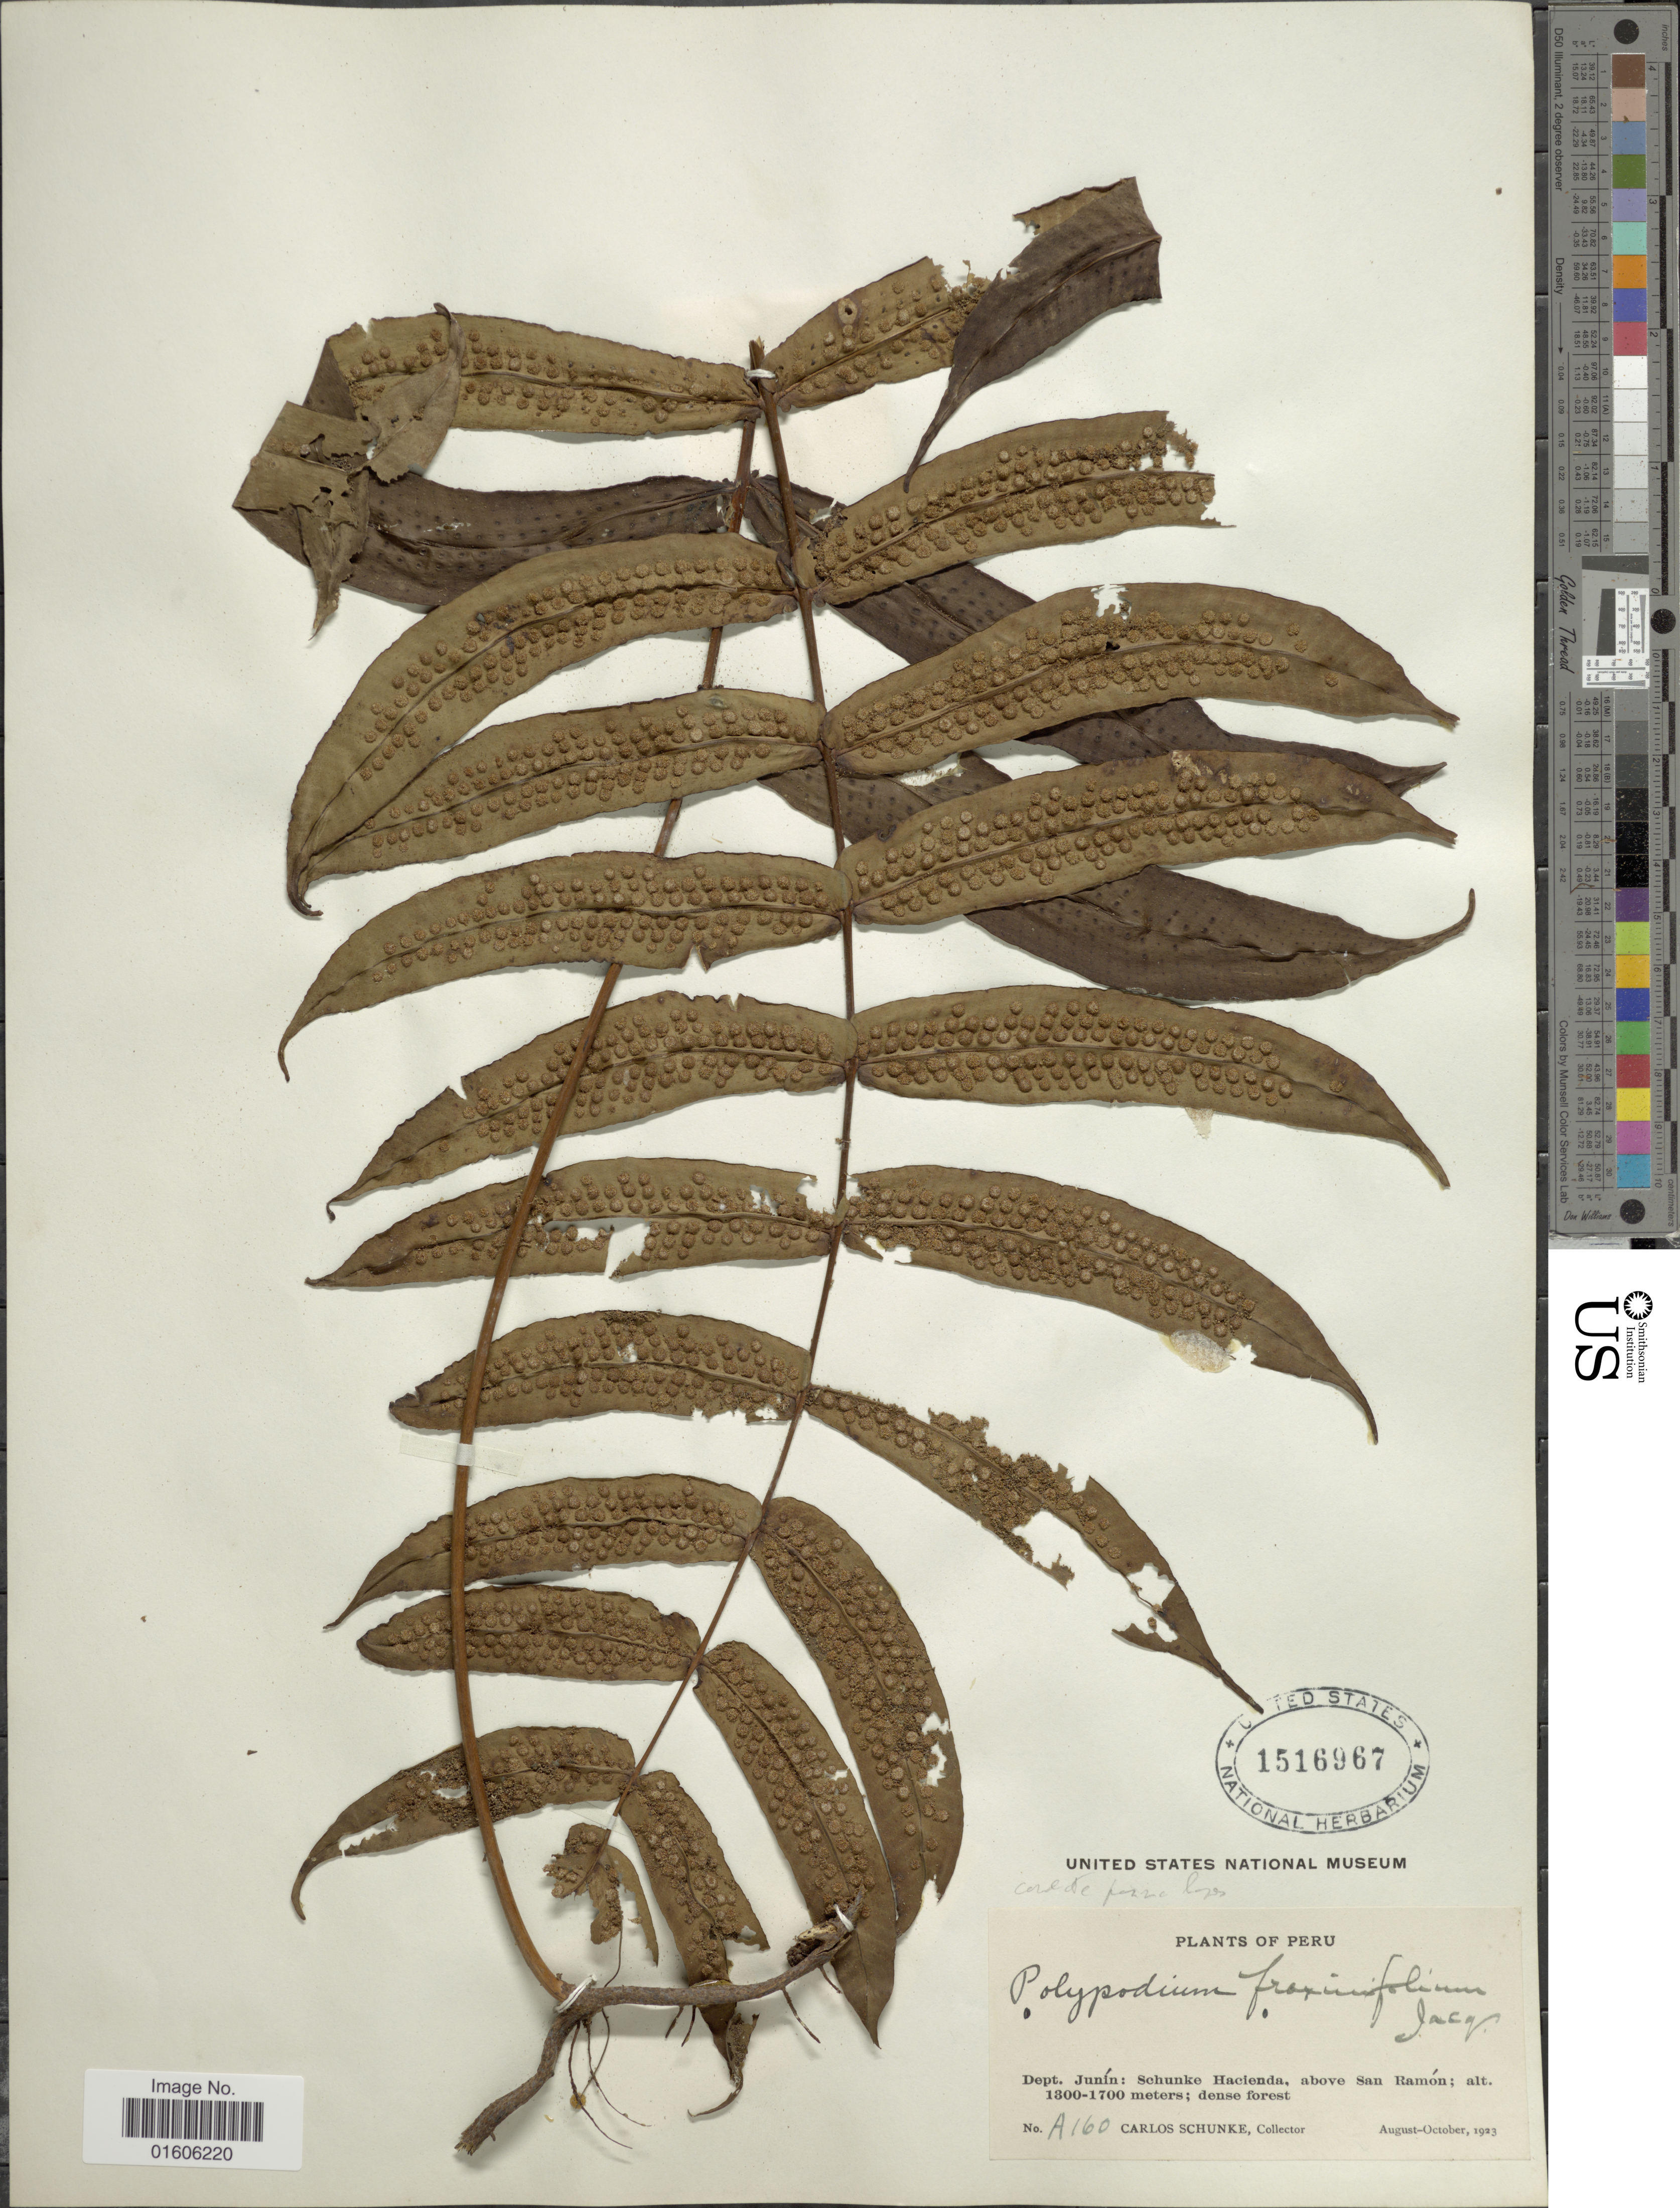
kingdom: Plantae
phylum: Tracheophyta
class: Polypodiopsida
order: Polypodiales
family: Polypodiaceae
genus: Serpocaulon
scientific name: Serpocaulon fraxinifolium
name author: (Jacq.) A.R. Sm.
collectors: C. Schunke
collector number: A160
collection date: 1923-08/1923-10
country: Peru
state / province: Junín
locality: Dept. Junín: Schunke Hacienda, above San Ramón.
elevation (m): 1300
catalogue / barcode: US 1516967